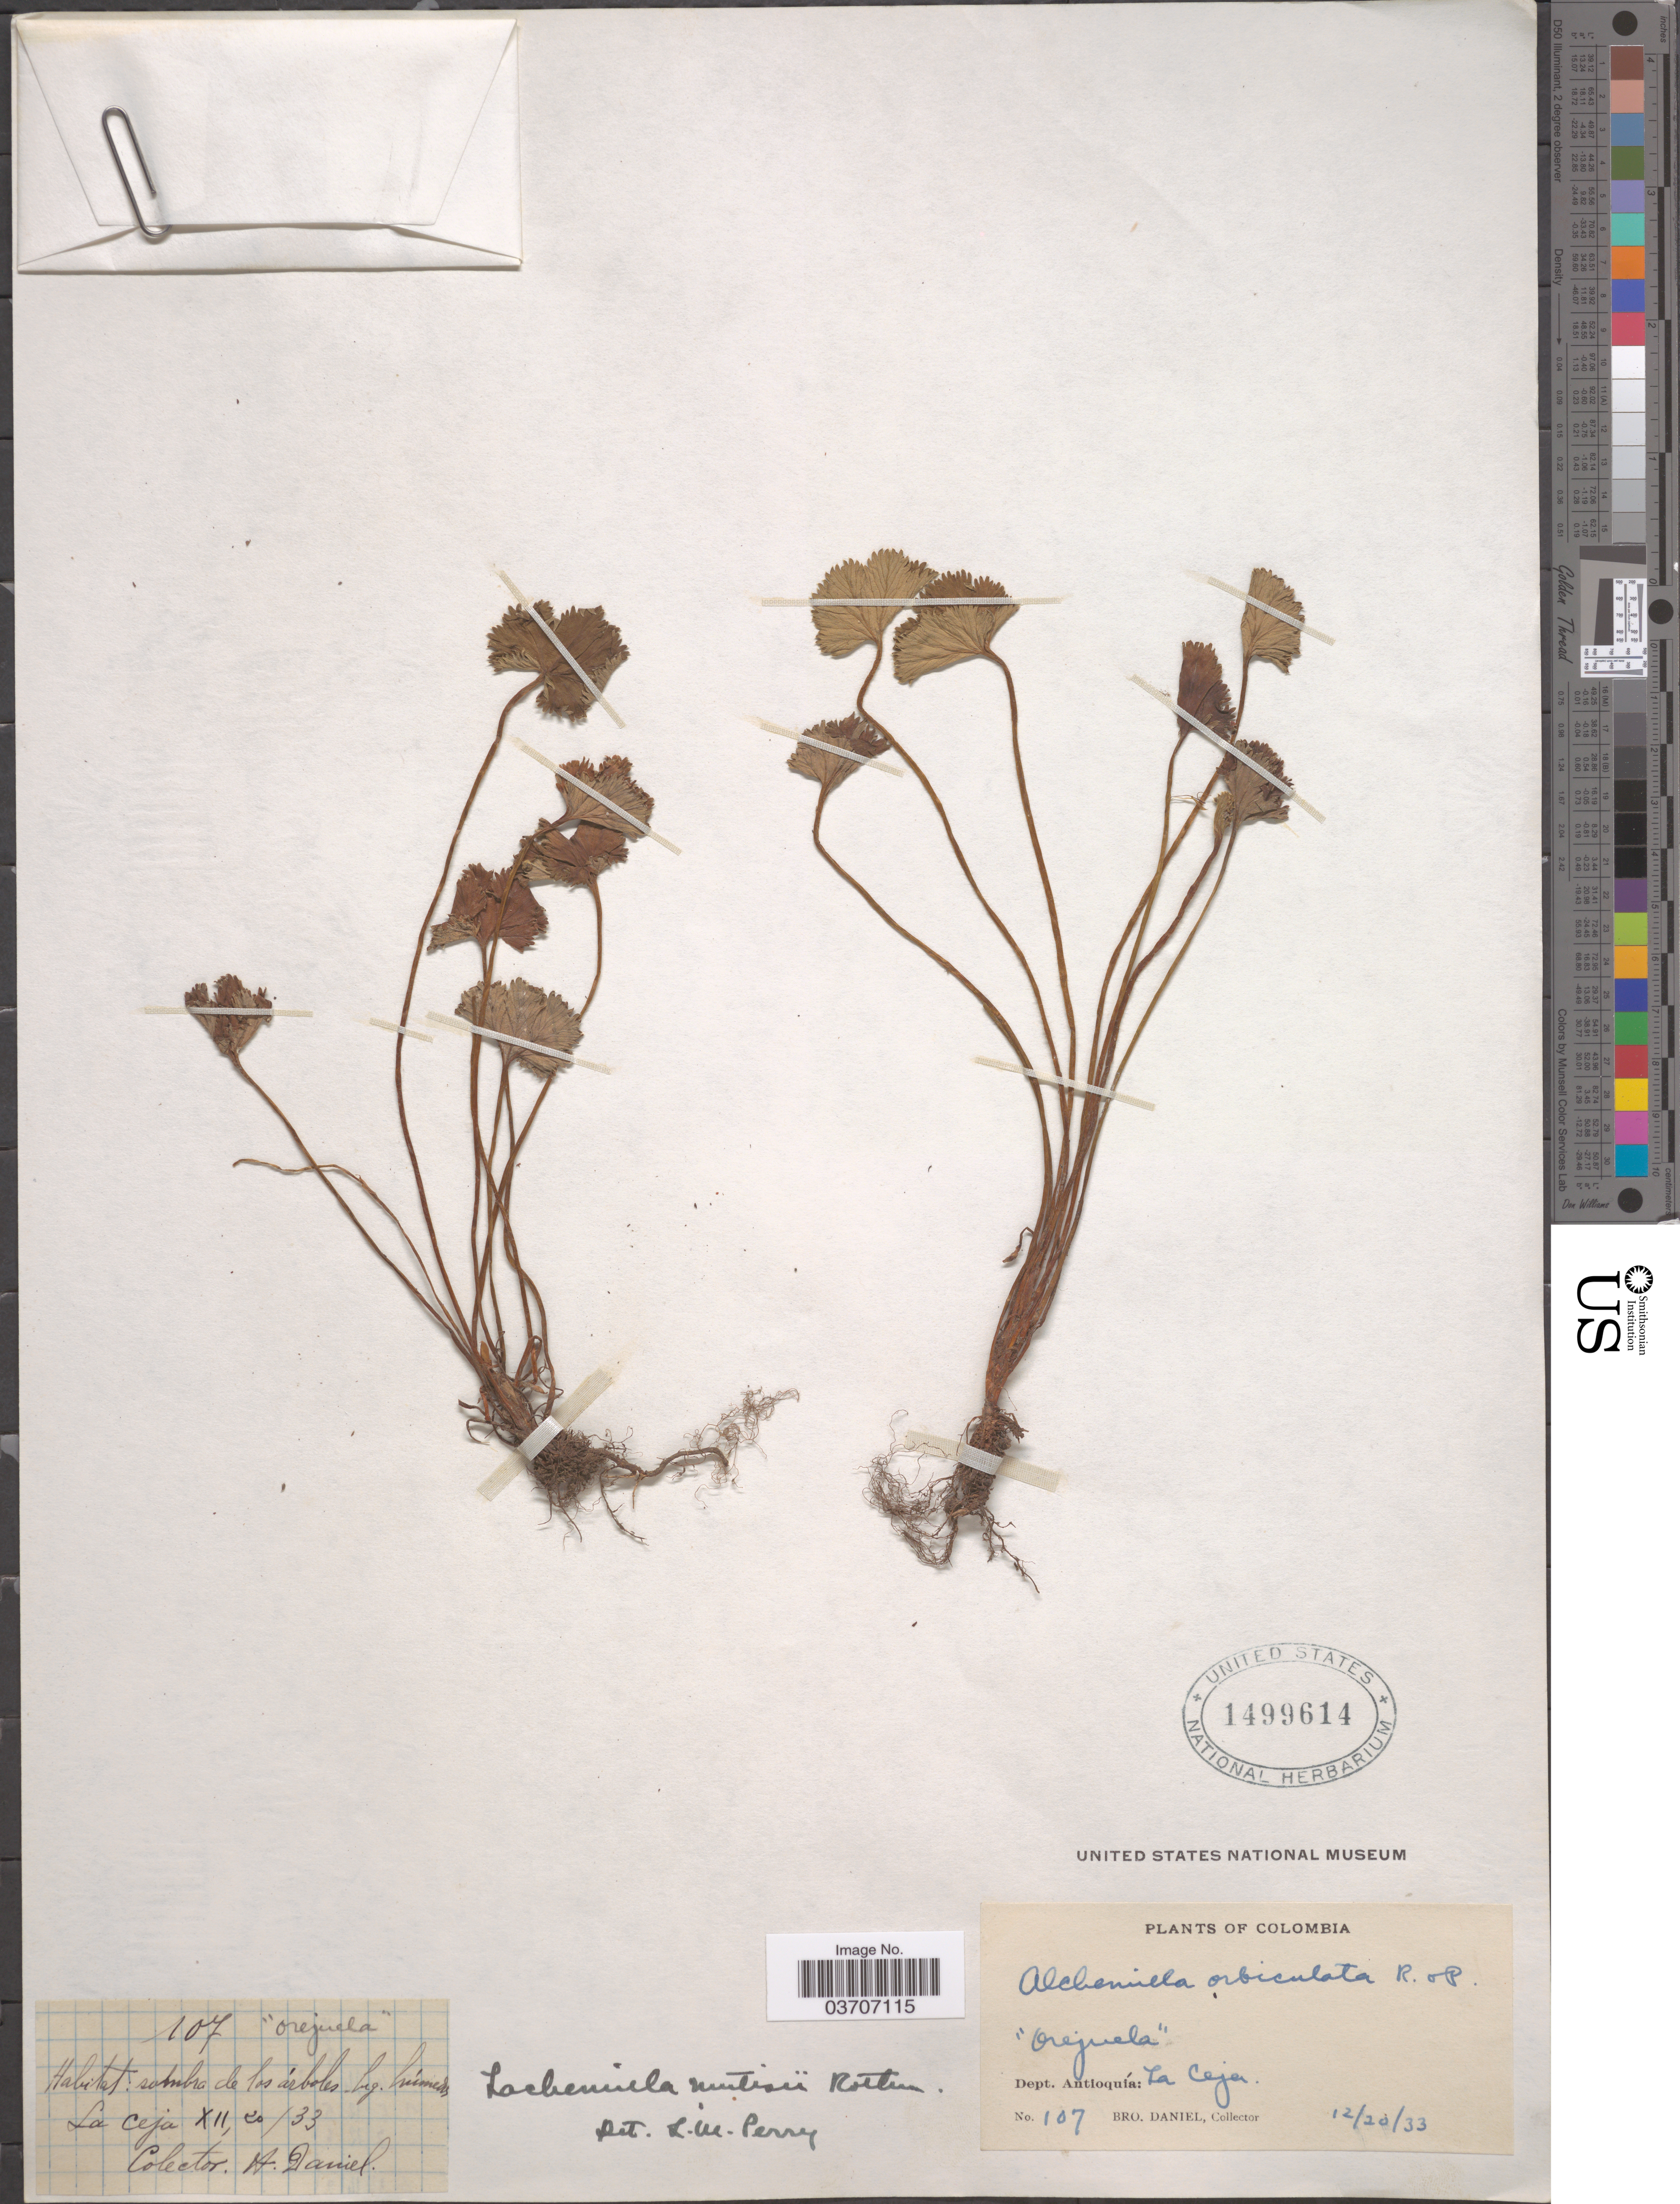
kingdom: Plantae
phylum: Tracheophyta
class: Magnoliopsida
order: Rosales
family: Rosaceae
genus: Lachemilla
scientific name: Lachemilla mutisii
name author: Rothm.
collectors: Bro. Daniel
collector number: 107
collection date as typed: Transcribed d/m/y: 20/12/33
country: Colombia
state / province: Antioquia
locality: Dept. Antioquía: La Ceja.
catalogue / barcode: US 1499614